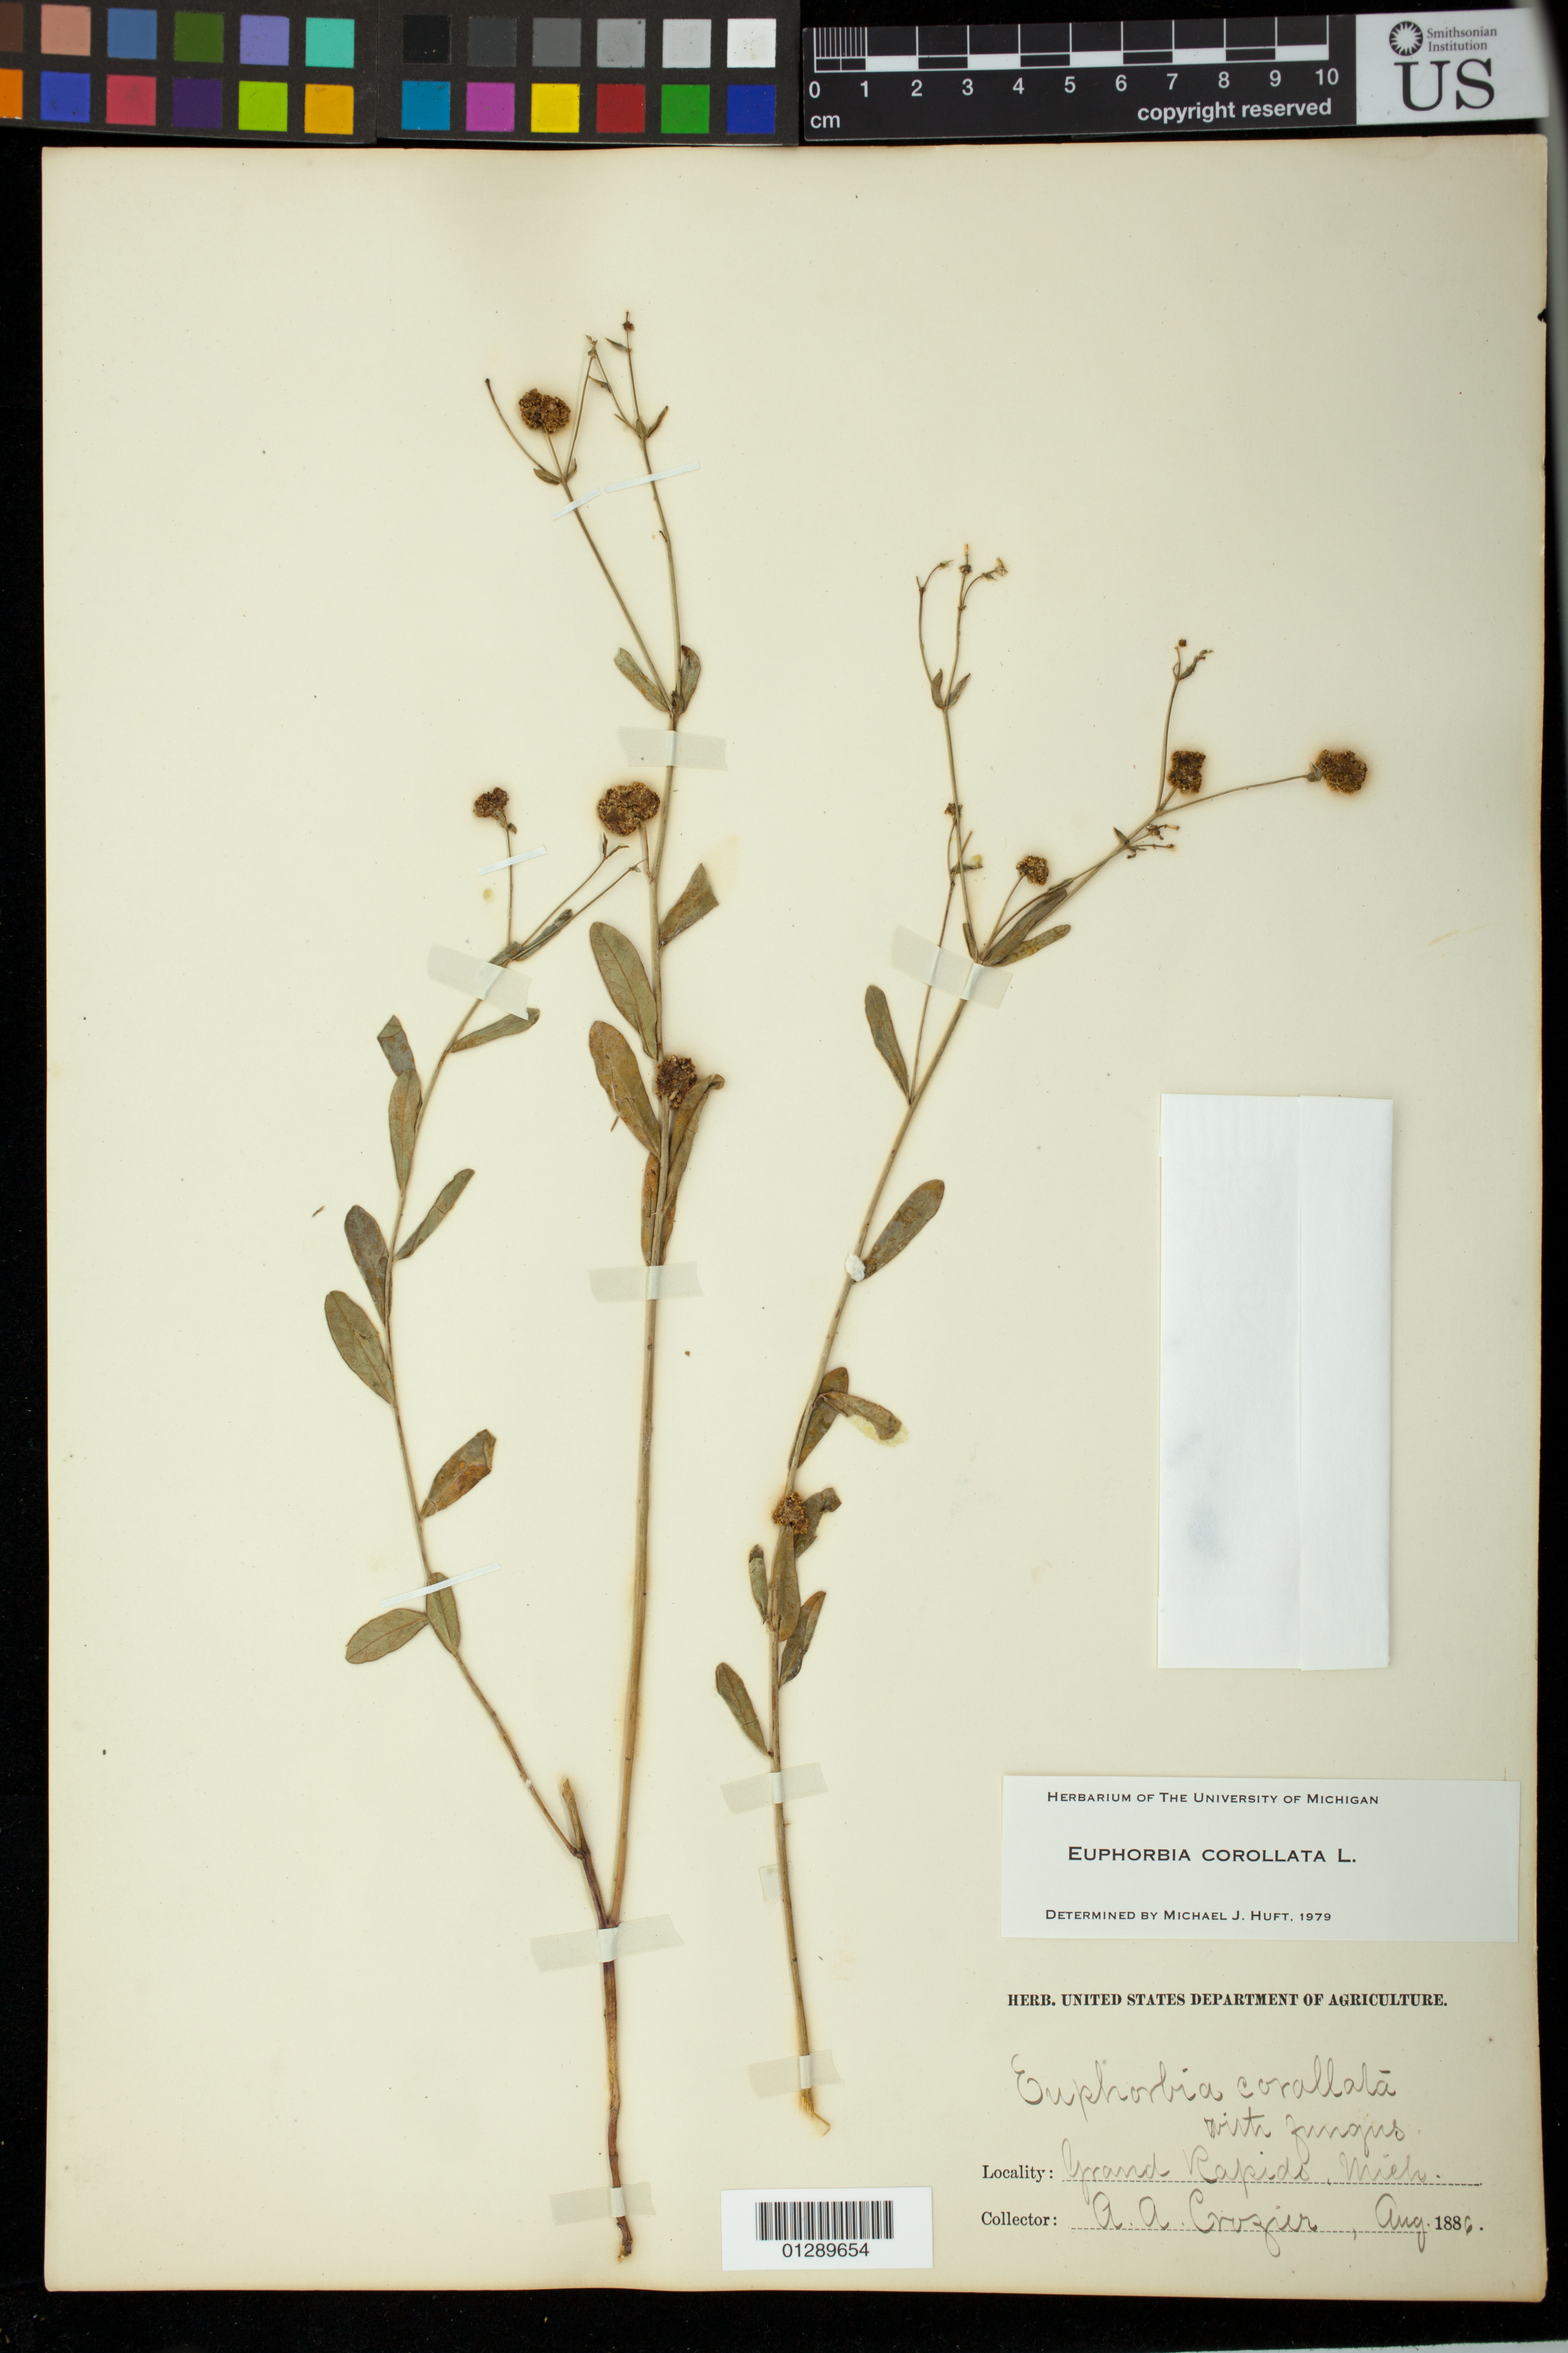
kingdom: Plantae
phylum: Tracheophyta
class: Magnoliopsida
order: Malpighiales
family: Euphorbiaceae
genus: Euphorbia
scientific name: Euphorbia corollata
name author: L.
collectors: A. Crozier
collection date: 1886-08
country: United States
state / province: Michigan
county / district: Kent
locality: Grand Rapids